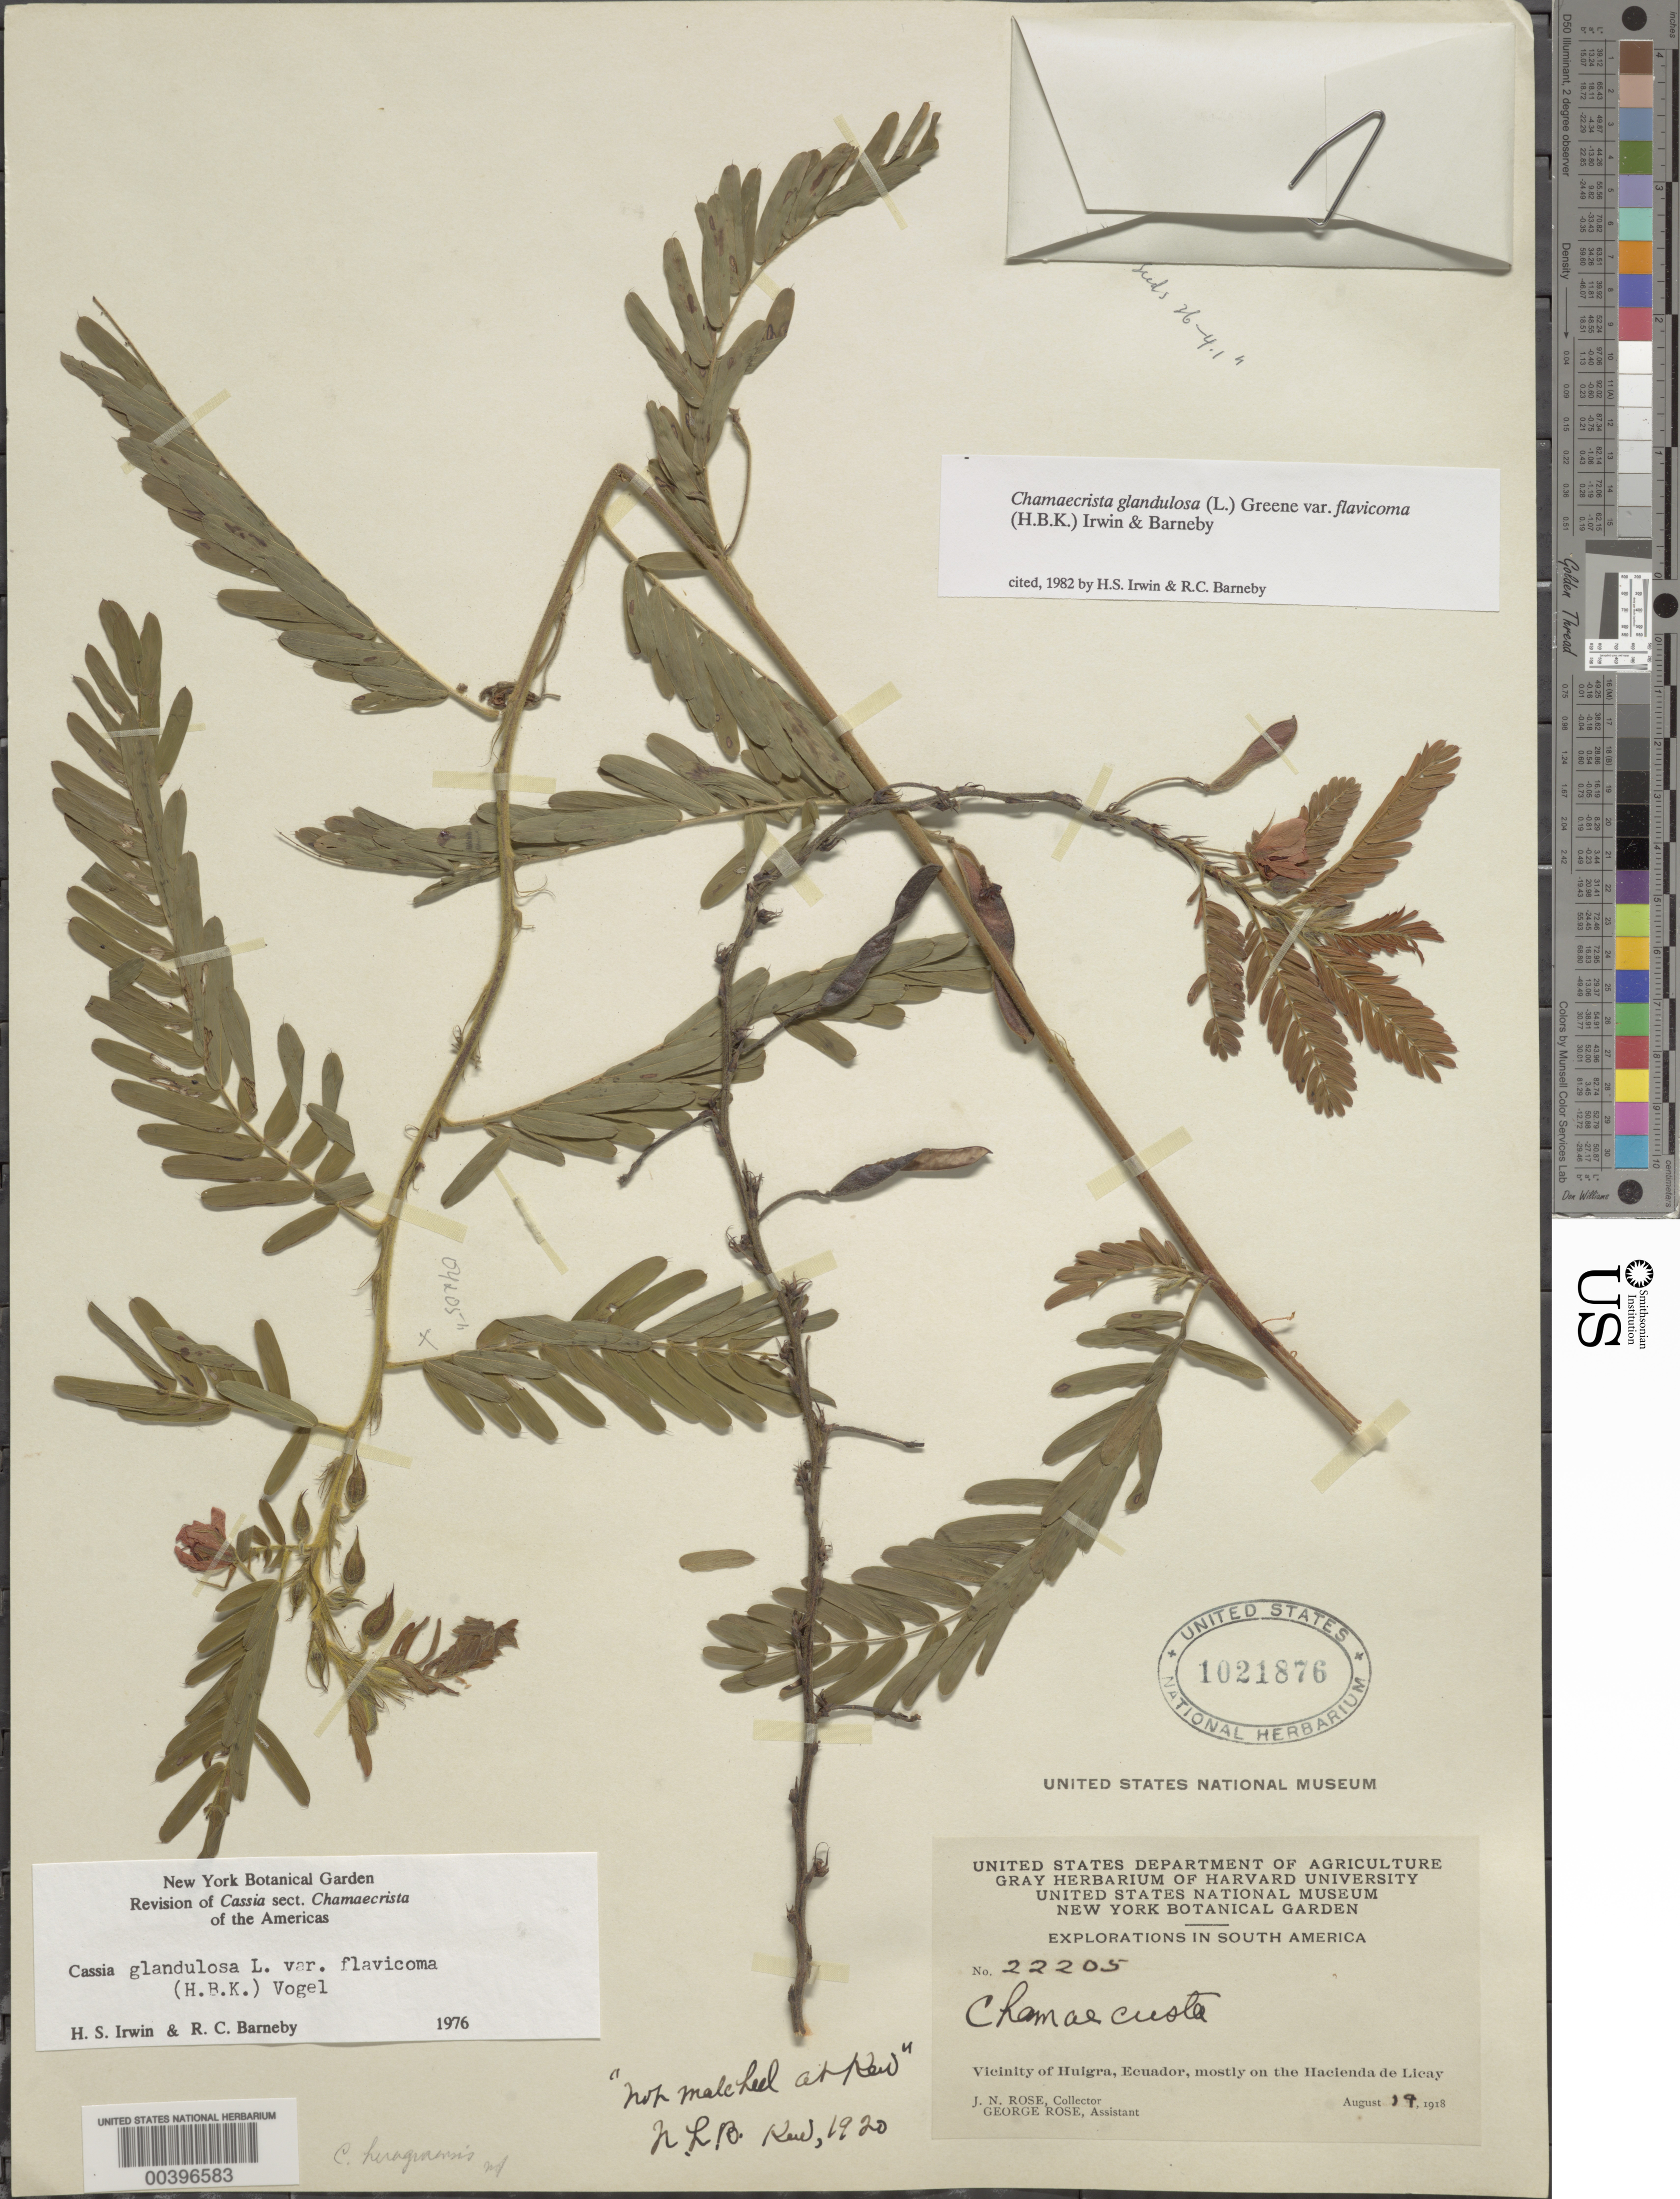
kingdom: Plantae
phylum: Tracheophyta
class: Magnoliopsida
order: Fabales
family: Fabaceae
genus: Chamaecrista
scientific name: Chamaecrista glandulosa var. flavicoma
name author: (Kunth) H.S. Irwin & Barneby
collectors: J. N. Rose & G. Rose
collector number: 22205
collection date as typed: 19 Aug 1918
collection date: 1918-08-19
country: Ecuador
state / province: Chimborazo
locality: Vicinity of Huigra, mostly on the Hacienda de Licay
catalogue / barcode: US 1021876